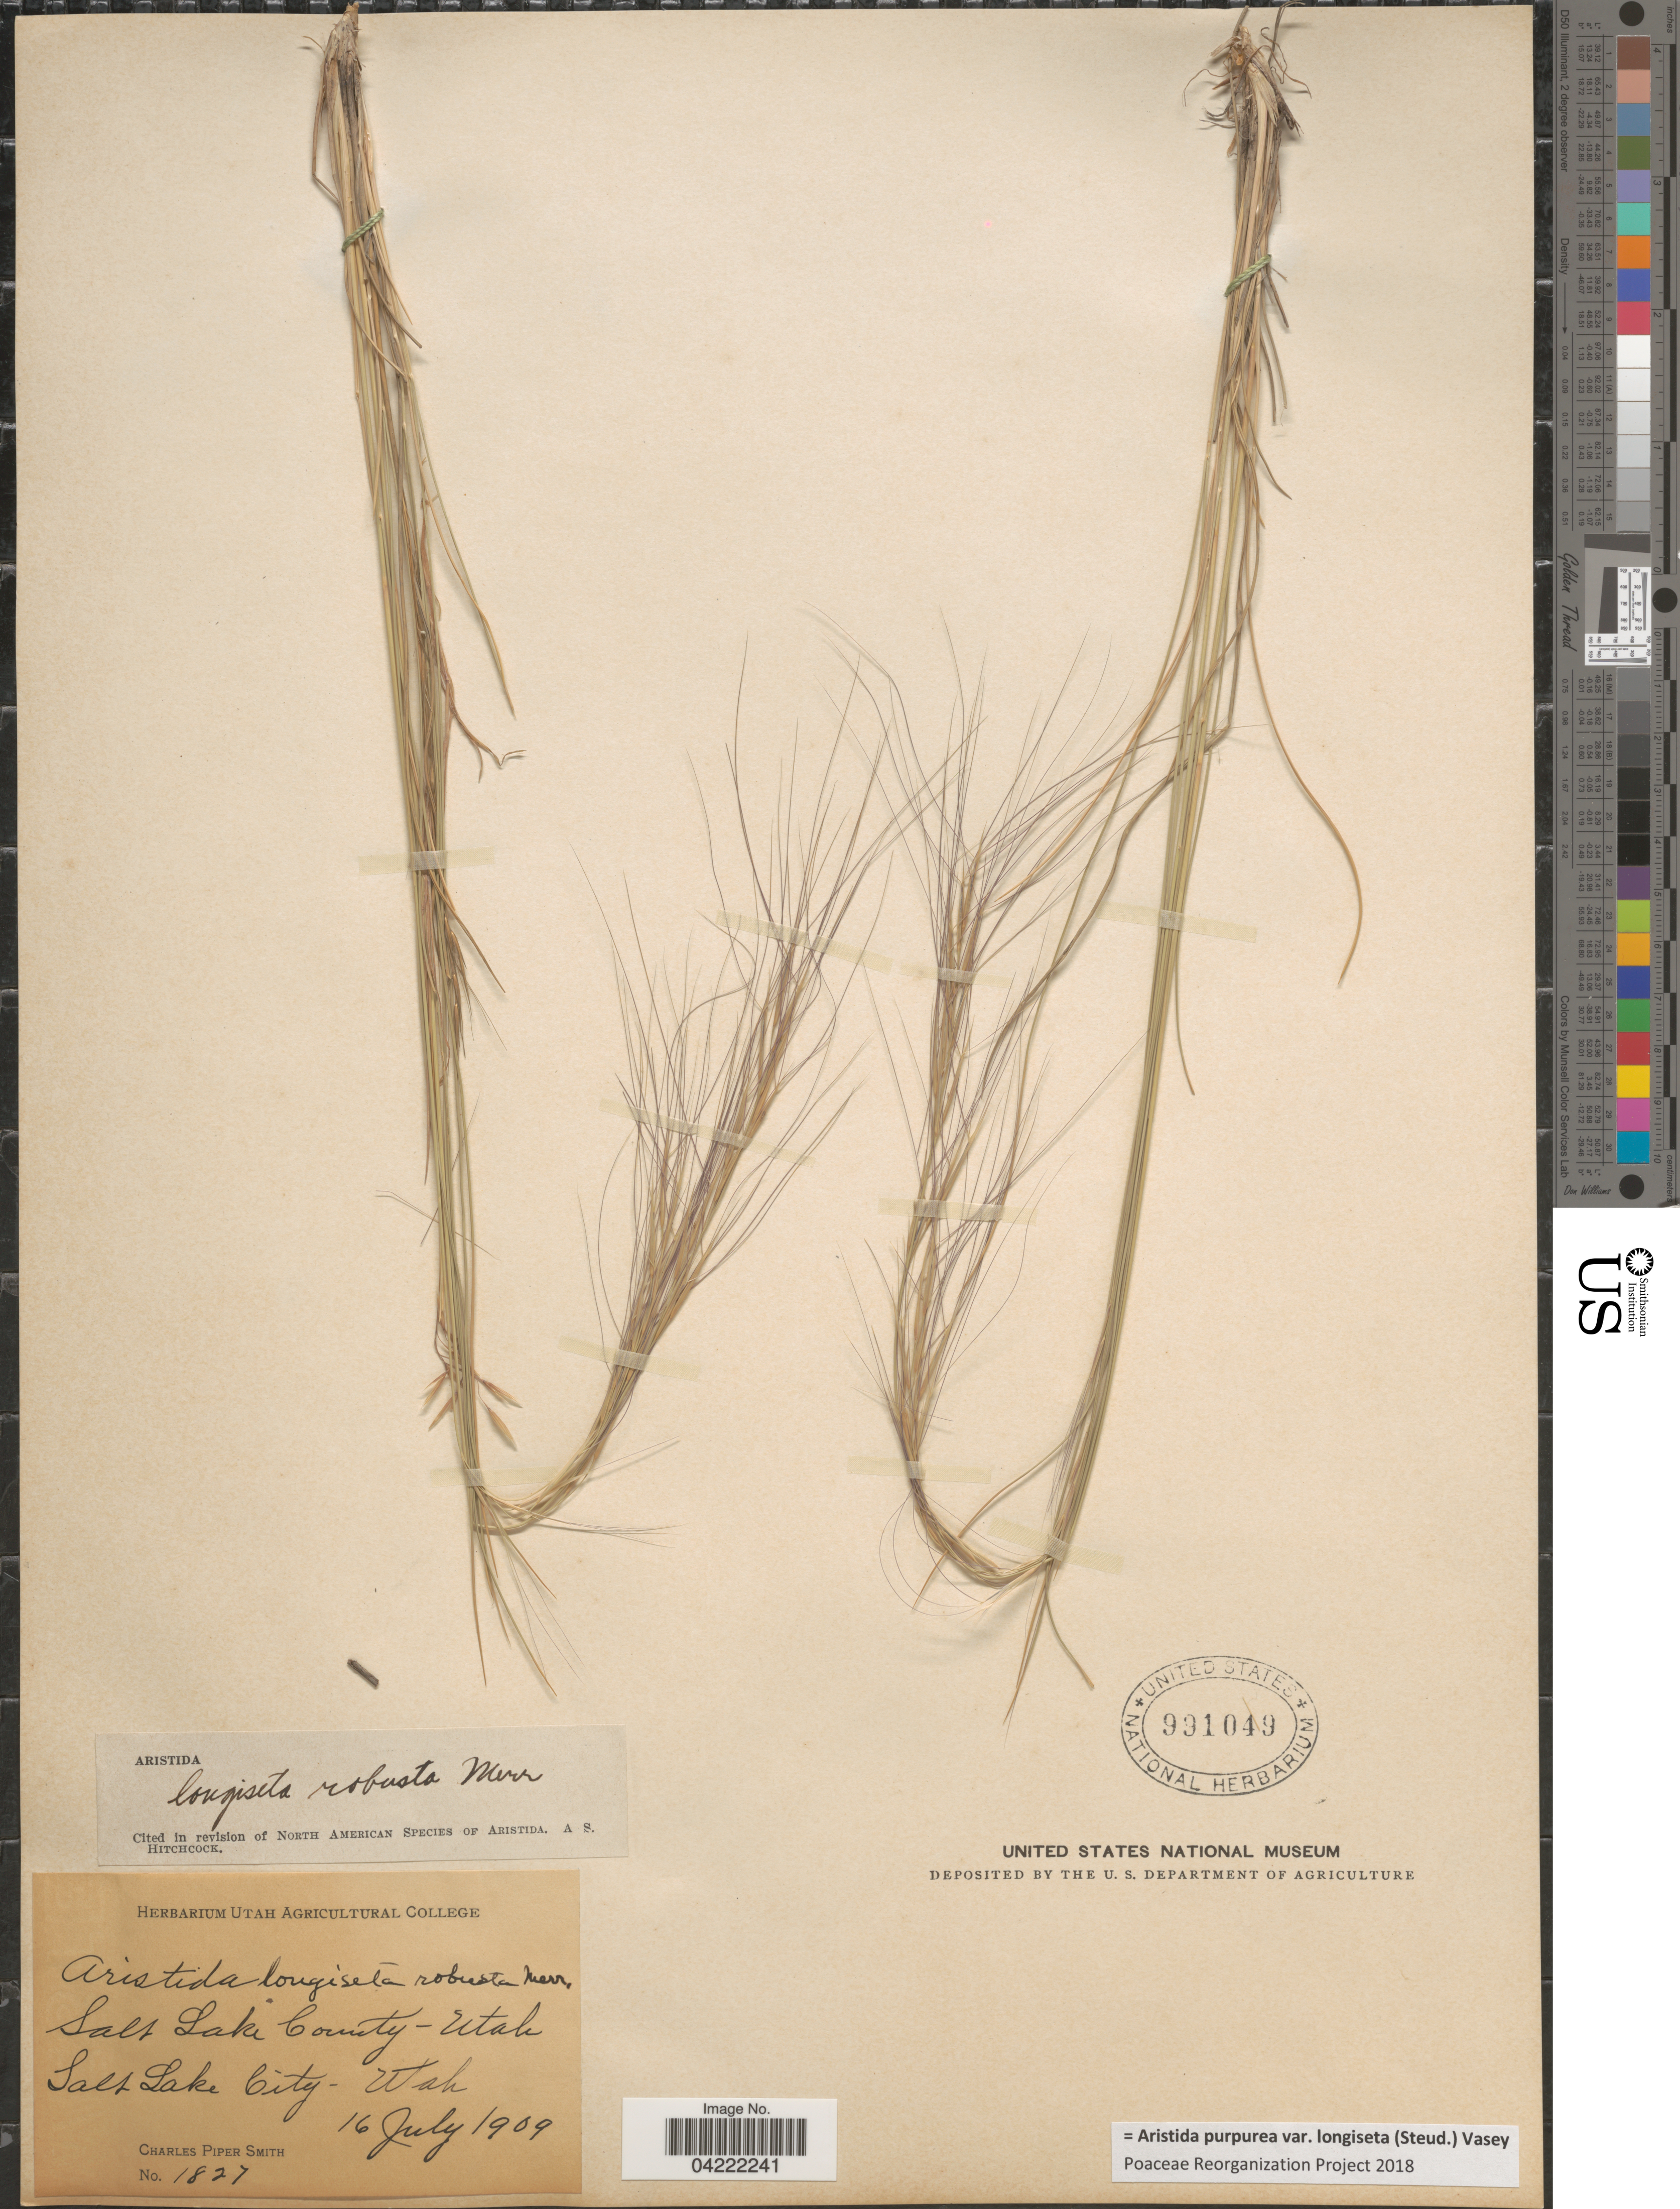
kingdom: Plantae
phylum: Tracheophyta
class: Liliopsida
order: Poales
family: Poaceae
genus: Aristida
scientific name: Aristida purpurea var. longiseta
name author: (Steud.) Vasey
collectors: C. P. Smith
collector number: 1827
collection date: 1909-07-16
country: United States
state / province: Utah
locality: Salt Lake County. Salt Lake City.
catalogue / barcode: US 991049